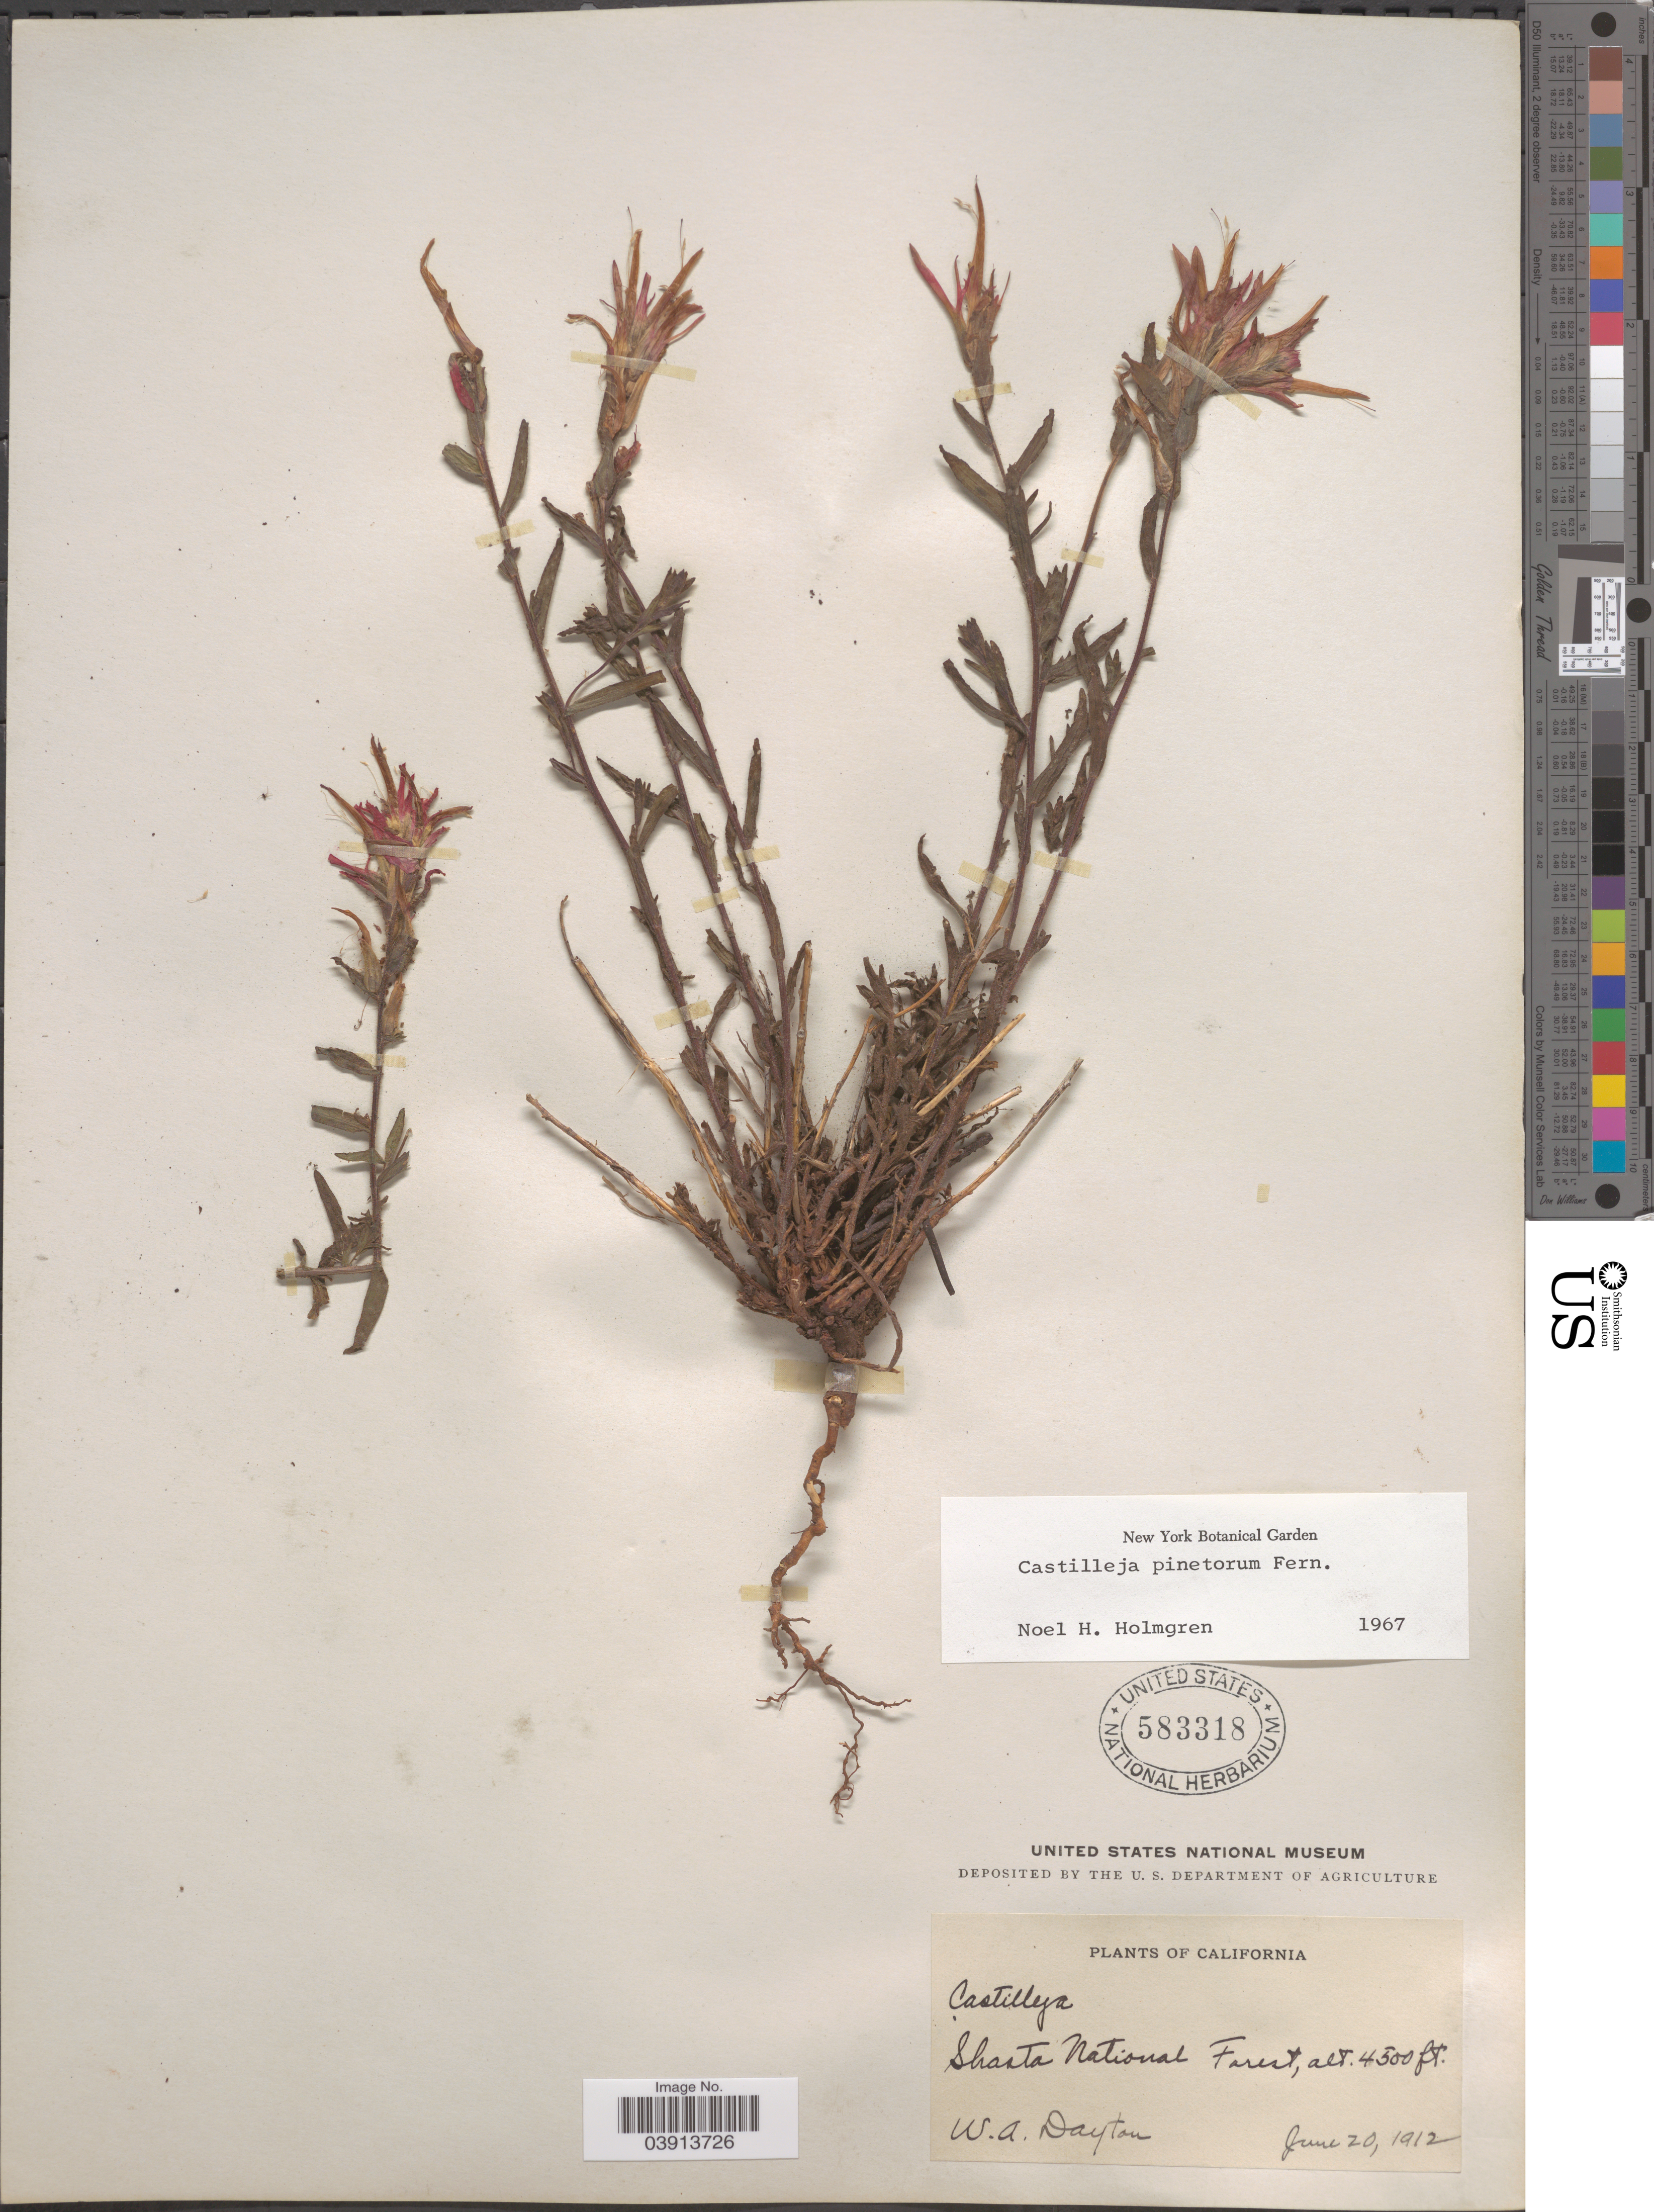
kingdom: Plantae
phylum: Tracheophyta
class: Magnoliopsida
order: Lamiales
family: Orobanchaceae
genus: Castilleja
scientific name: Castilleja pinetorum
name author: Fernald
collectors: W. Dayton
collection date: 1912-06-20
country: United States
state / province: California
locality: Shasta National Forest.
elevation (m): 1372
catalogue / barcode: US 583318